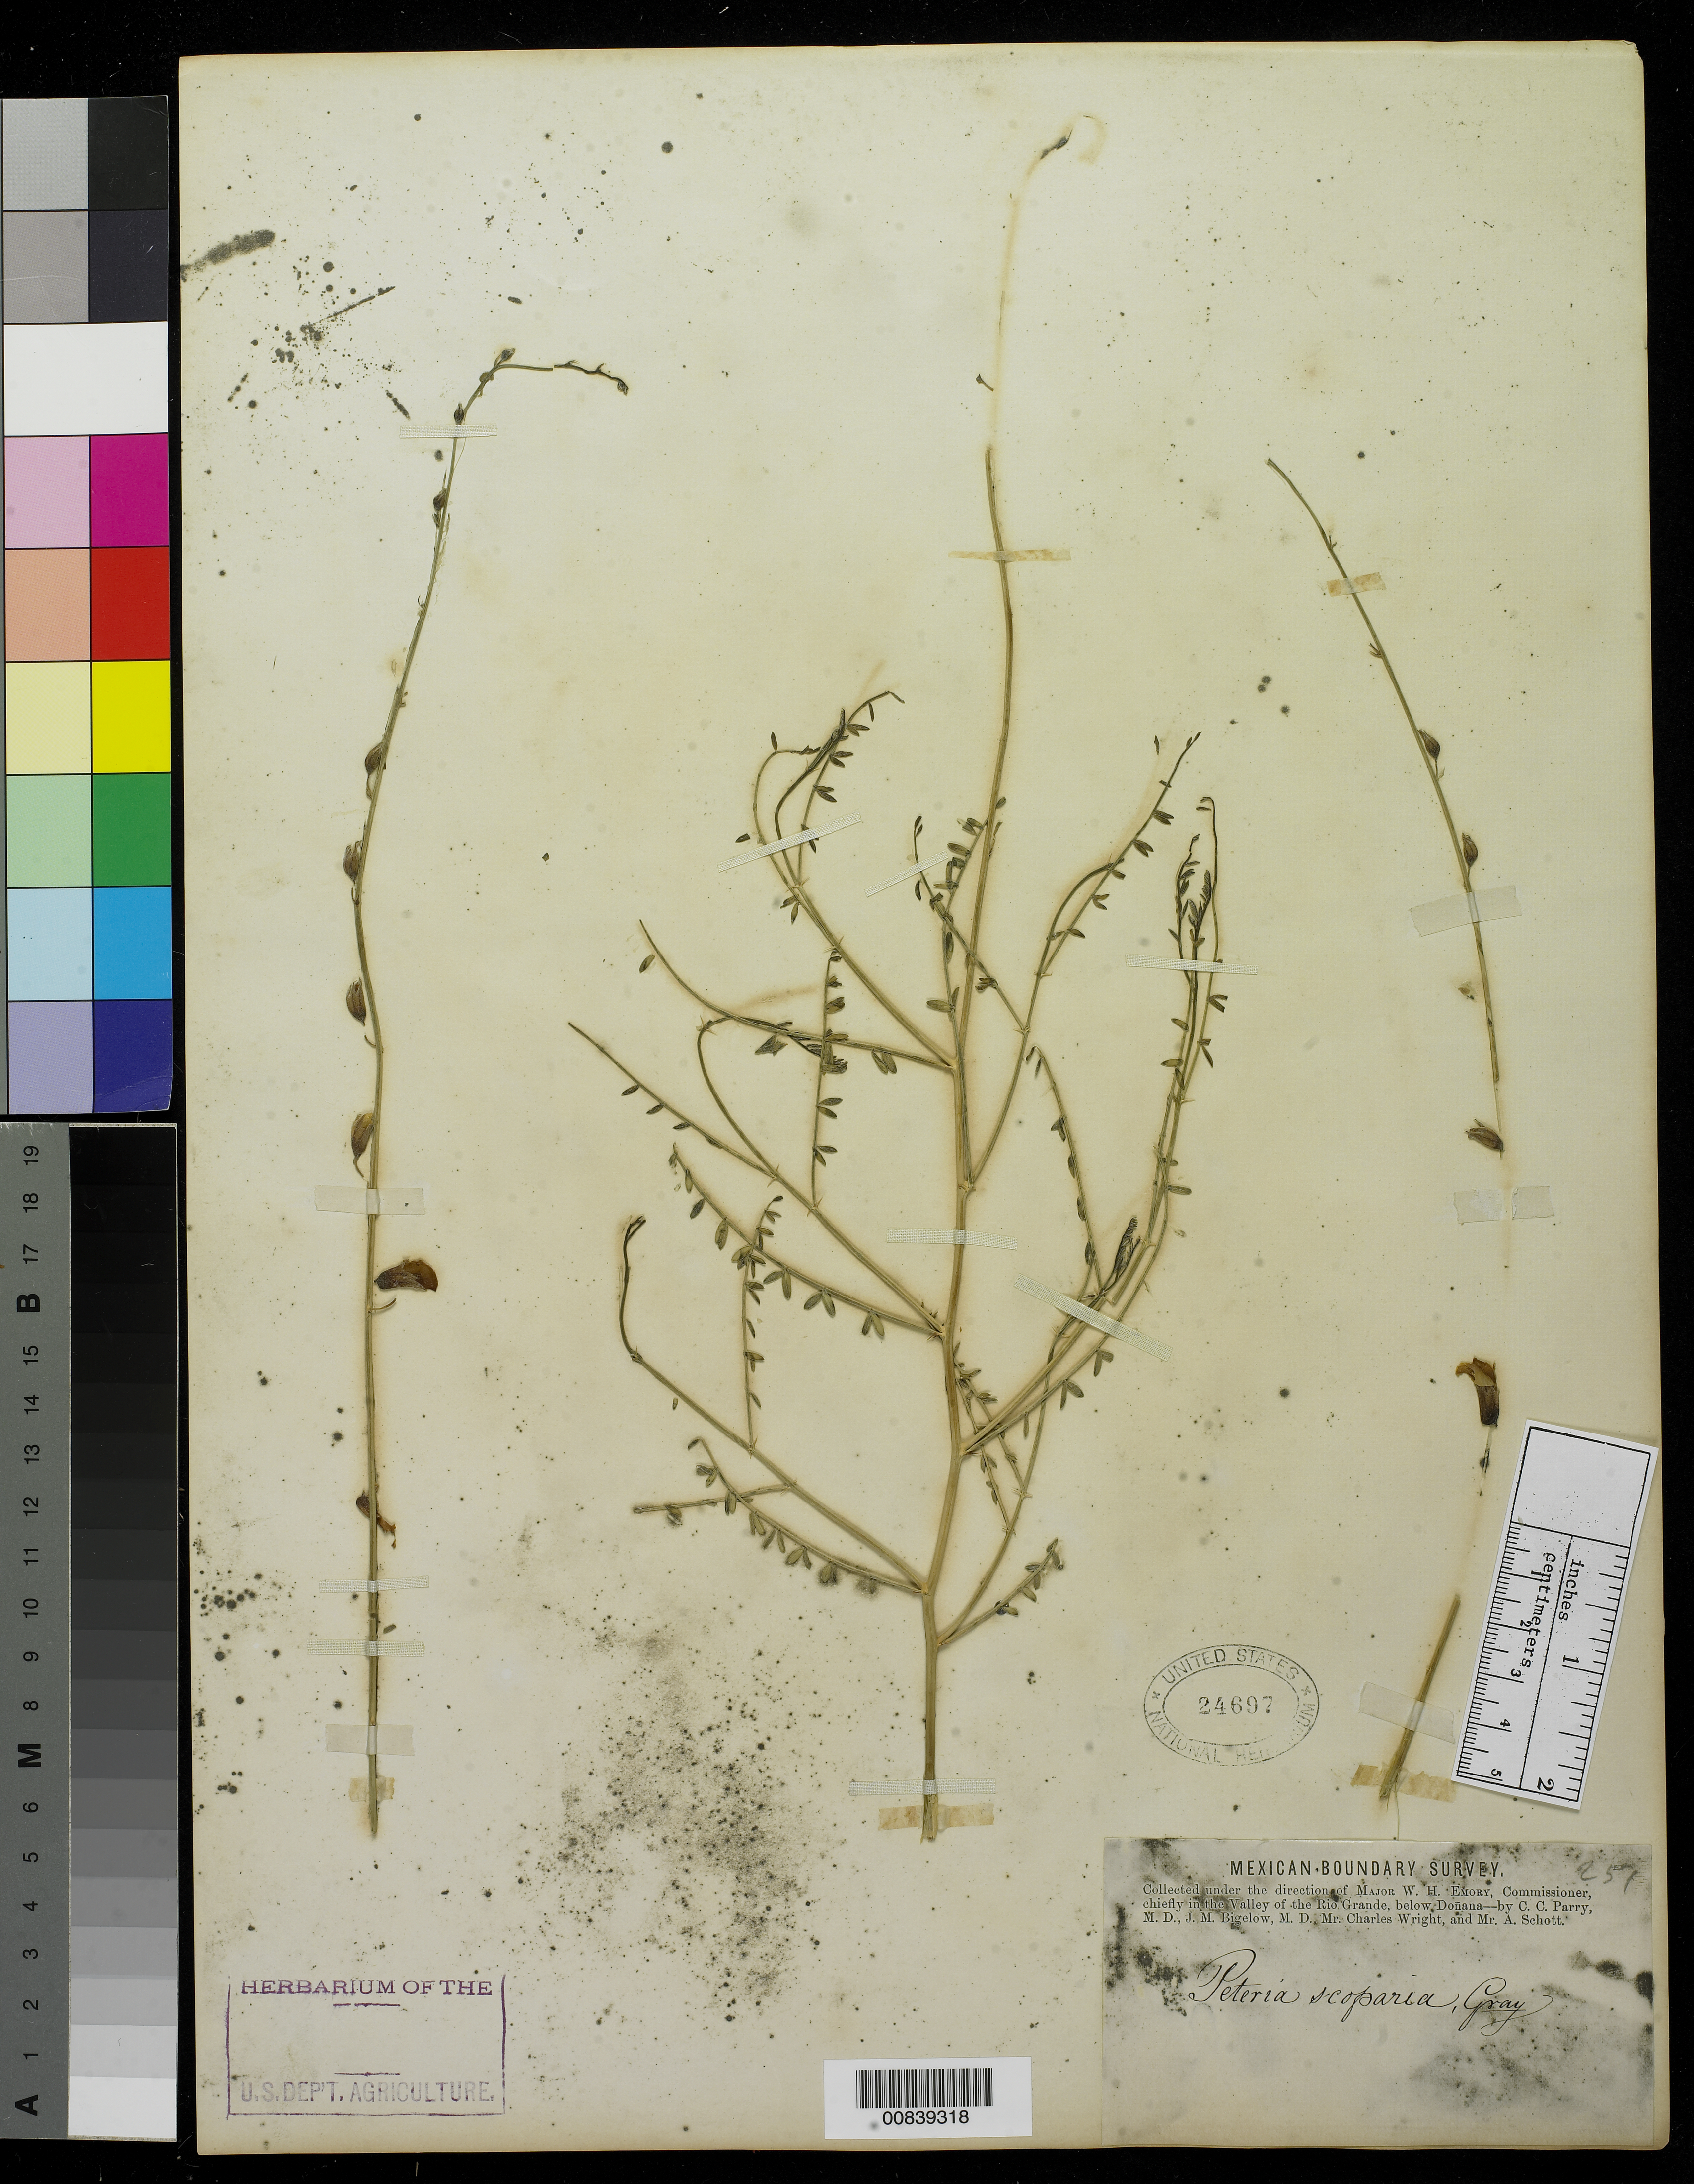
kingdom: Plantae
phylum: Tracheophyta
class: Magnoliopsida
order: Fabales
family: Fabaceae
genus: Peteria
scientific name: Peteria scoparia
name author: A. Gray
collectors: C. C. Parry, J. M. Bigelow, C. Wright & A. C. V. Schott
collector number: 251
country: United States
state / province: New Mexico / Texas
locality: Valley of the Rio Grande, below Doñana.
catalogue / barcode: US 24697